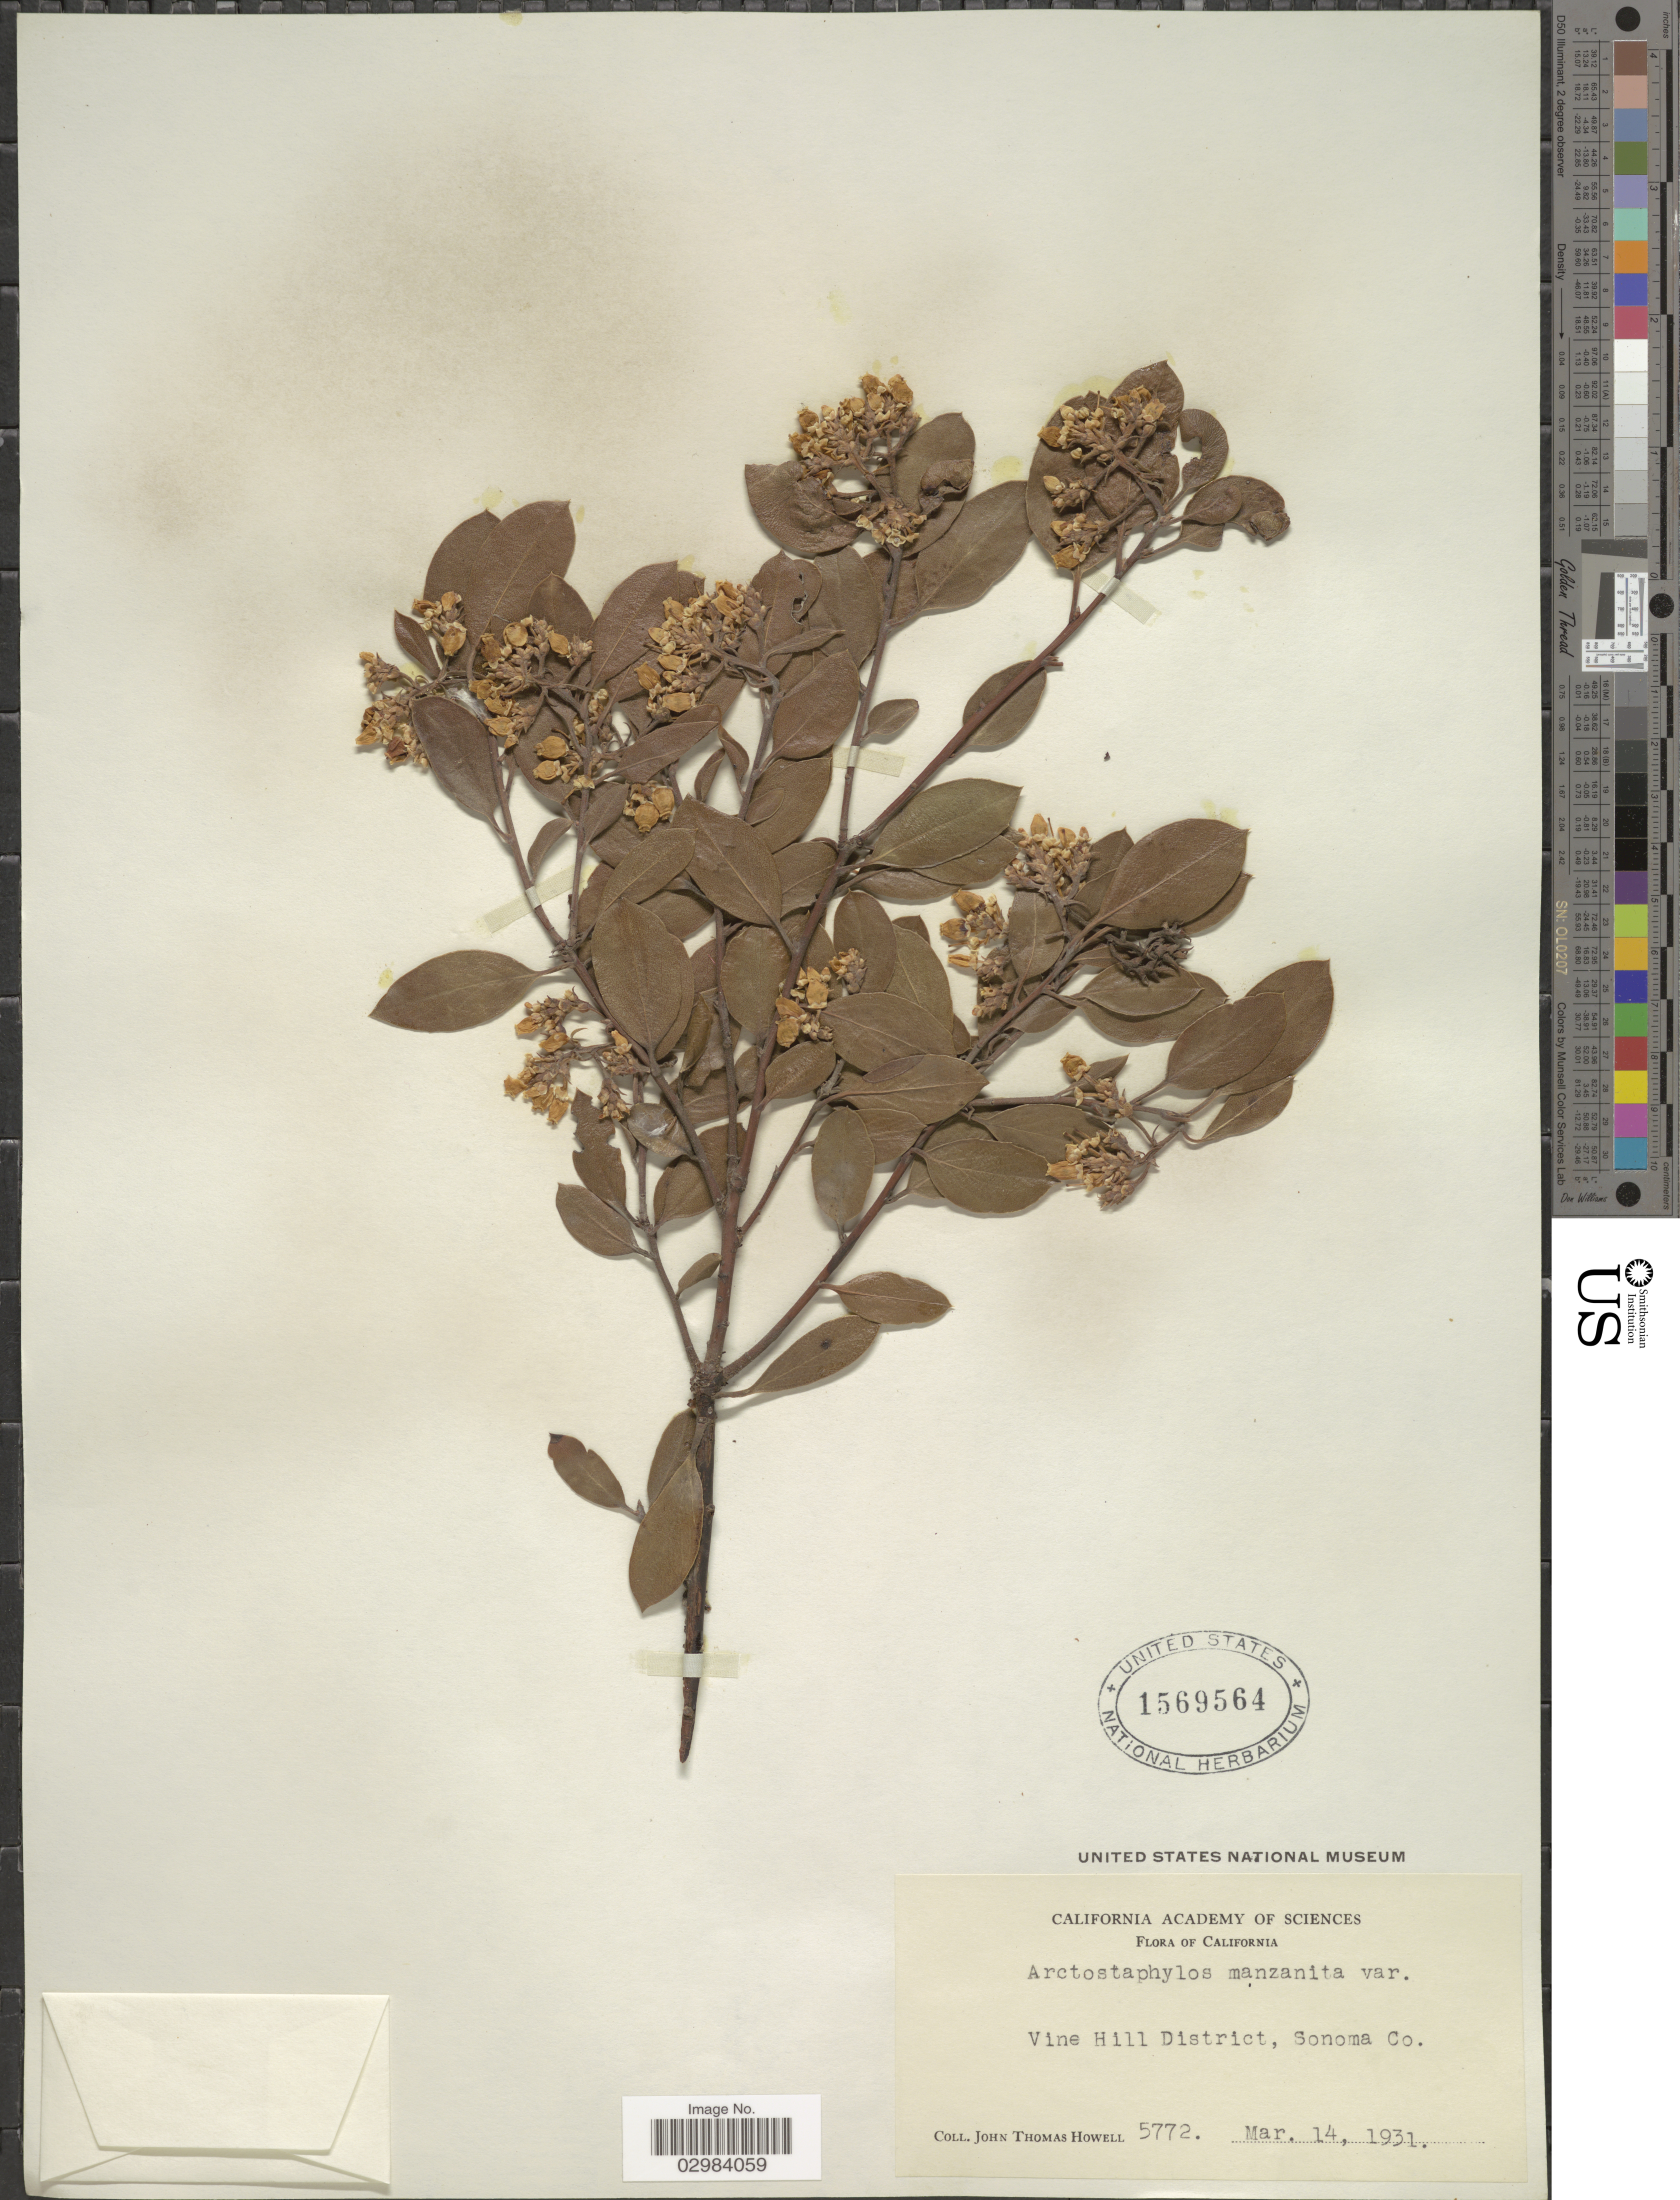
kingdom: Plantae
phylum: Tracheophyta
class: Magnoliopsida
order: Ericales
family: Ericaceae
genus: Arctostaphylos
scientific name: Arctostaphylos manzanita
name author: Parry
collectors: J. T. Howell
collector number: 5772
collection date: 1931-03-14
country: United States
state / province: California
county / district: Sonoma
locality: Vine Hill District, Sonoma Co.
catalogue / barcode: US 1569564